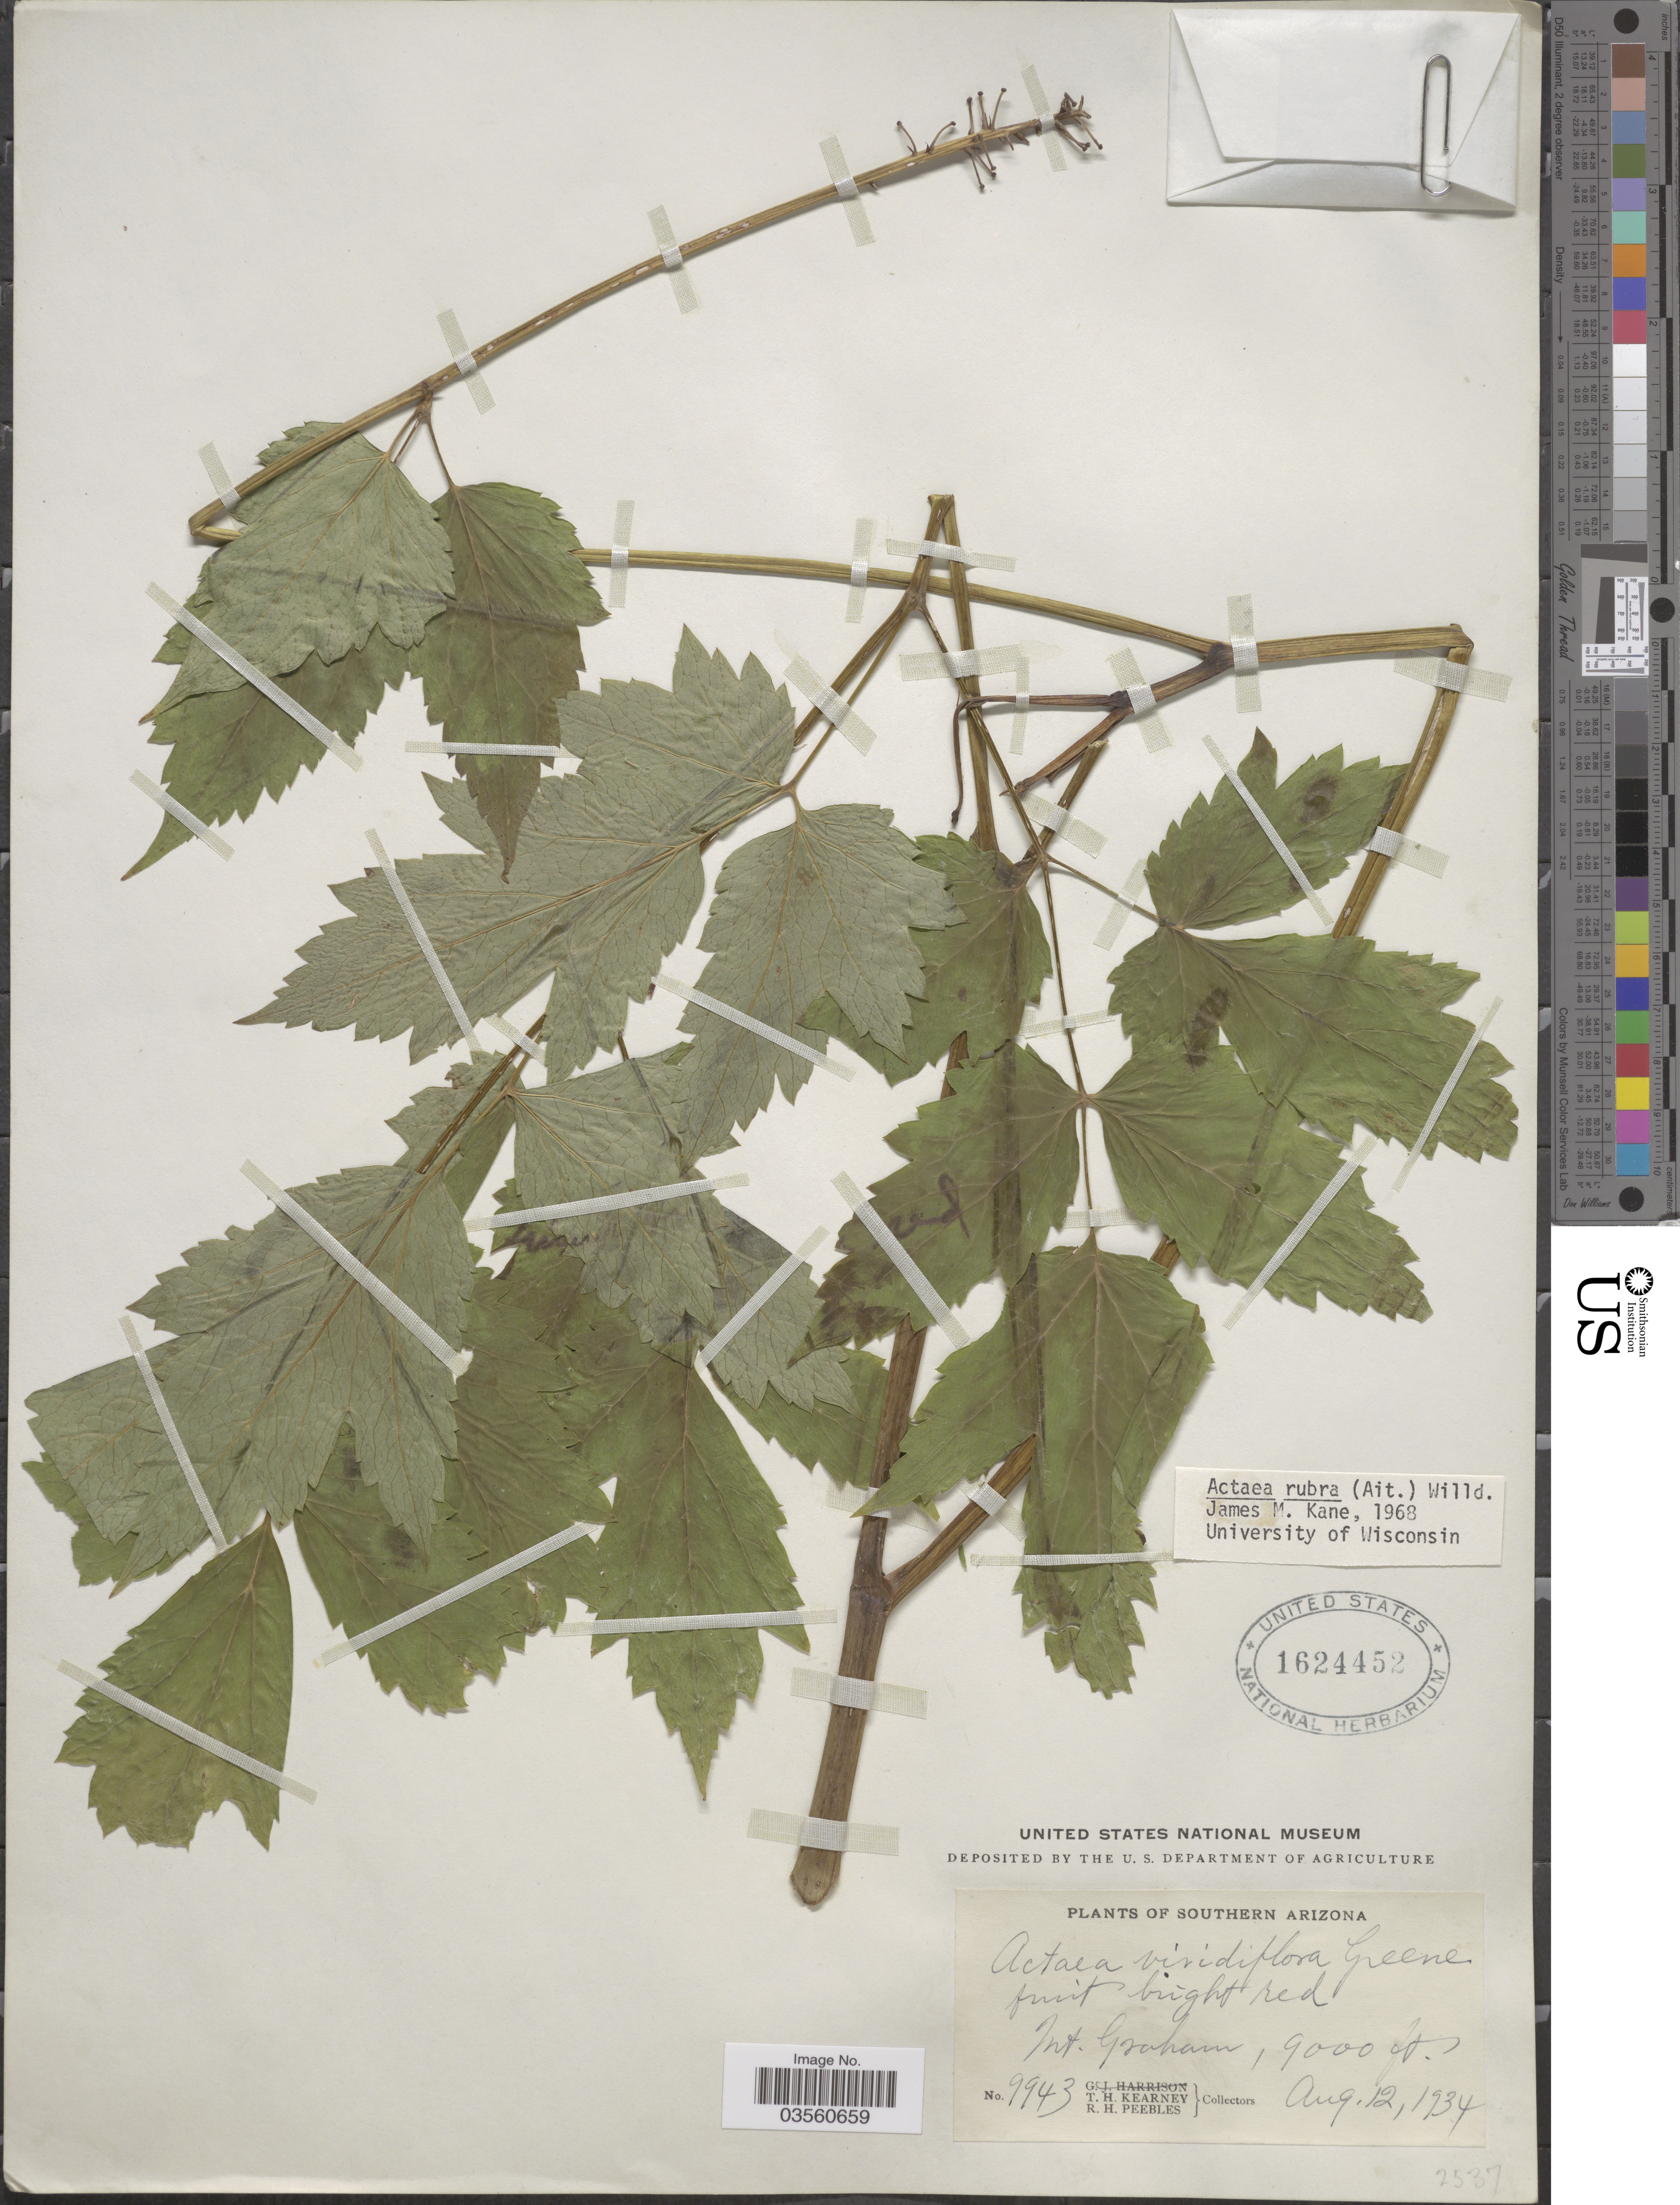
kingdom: Plantae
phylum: Tracheophyta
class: Magnoliopsida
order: Ranunculales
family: Ranunculaceae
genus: Actaea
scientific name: Actaea rubra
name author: (Aiton) Willd.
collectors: T. H. Kearney & R. H. Peebles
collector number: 9943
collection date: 1934-08-12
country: United States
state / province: Arizona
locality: Southern Arizona. Mt. Graham.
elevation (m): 2743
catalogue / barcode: US 1624452